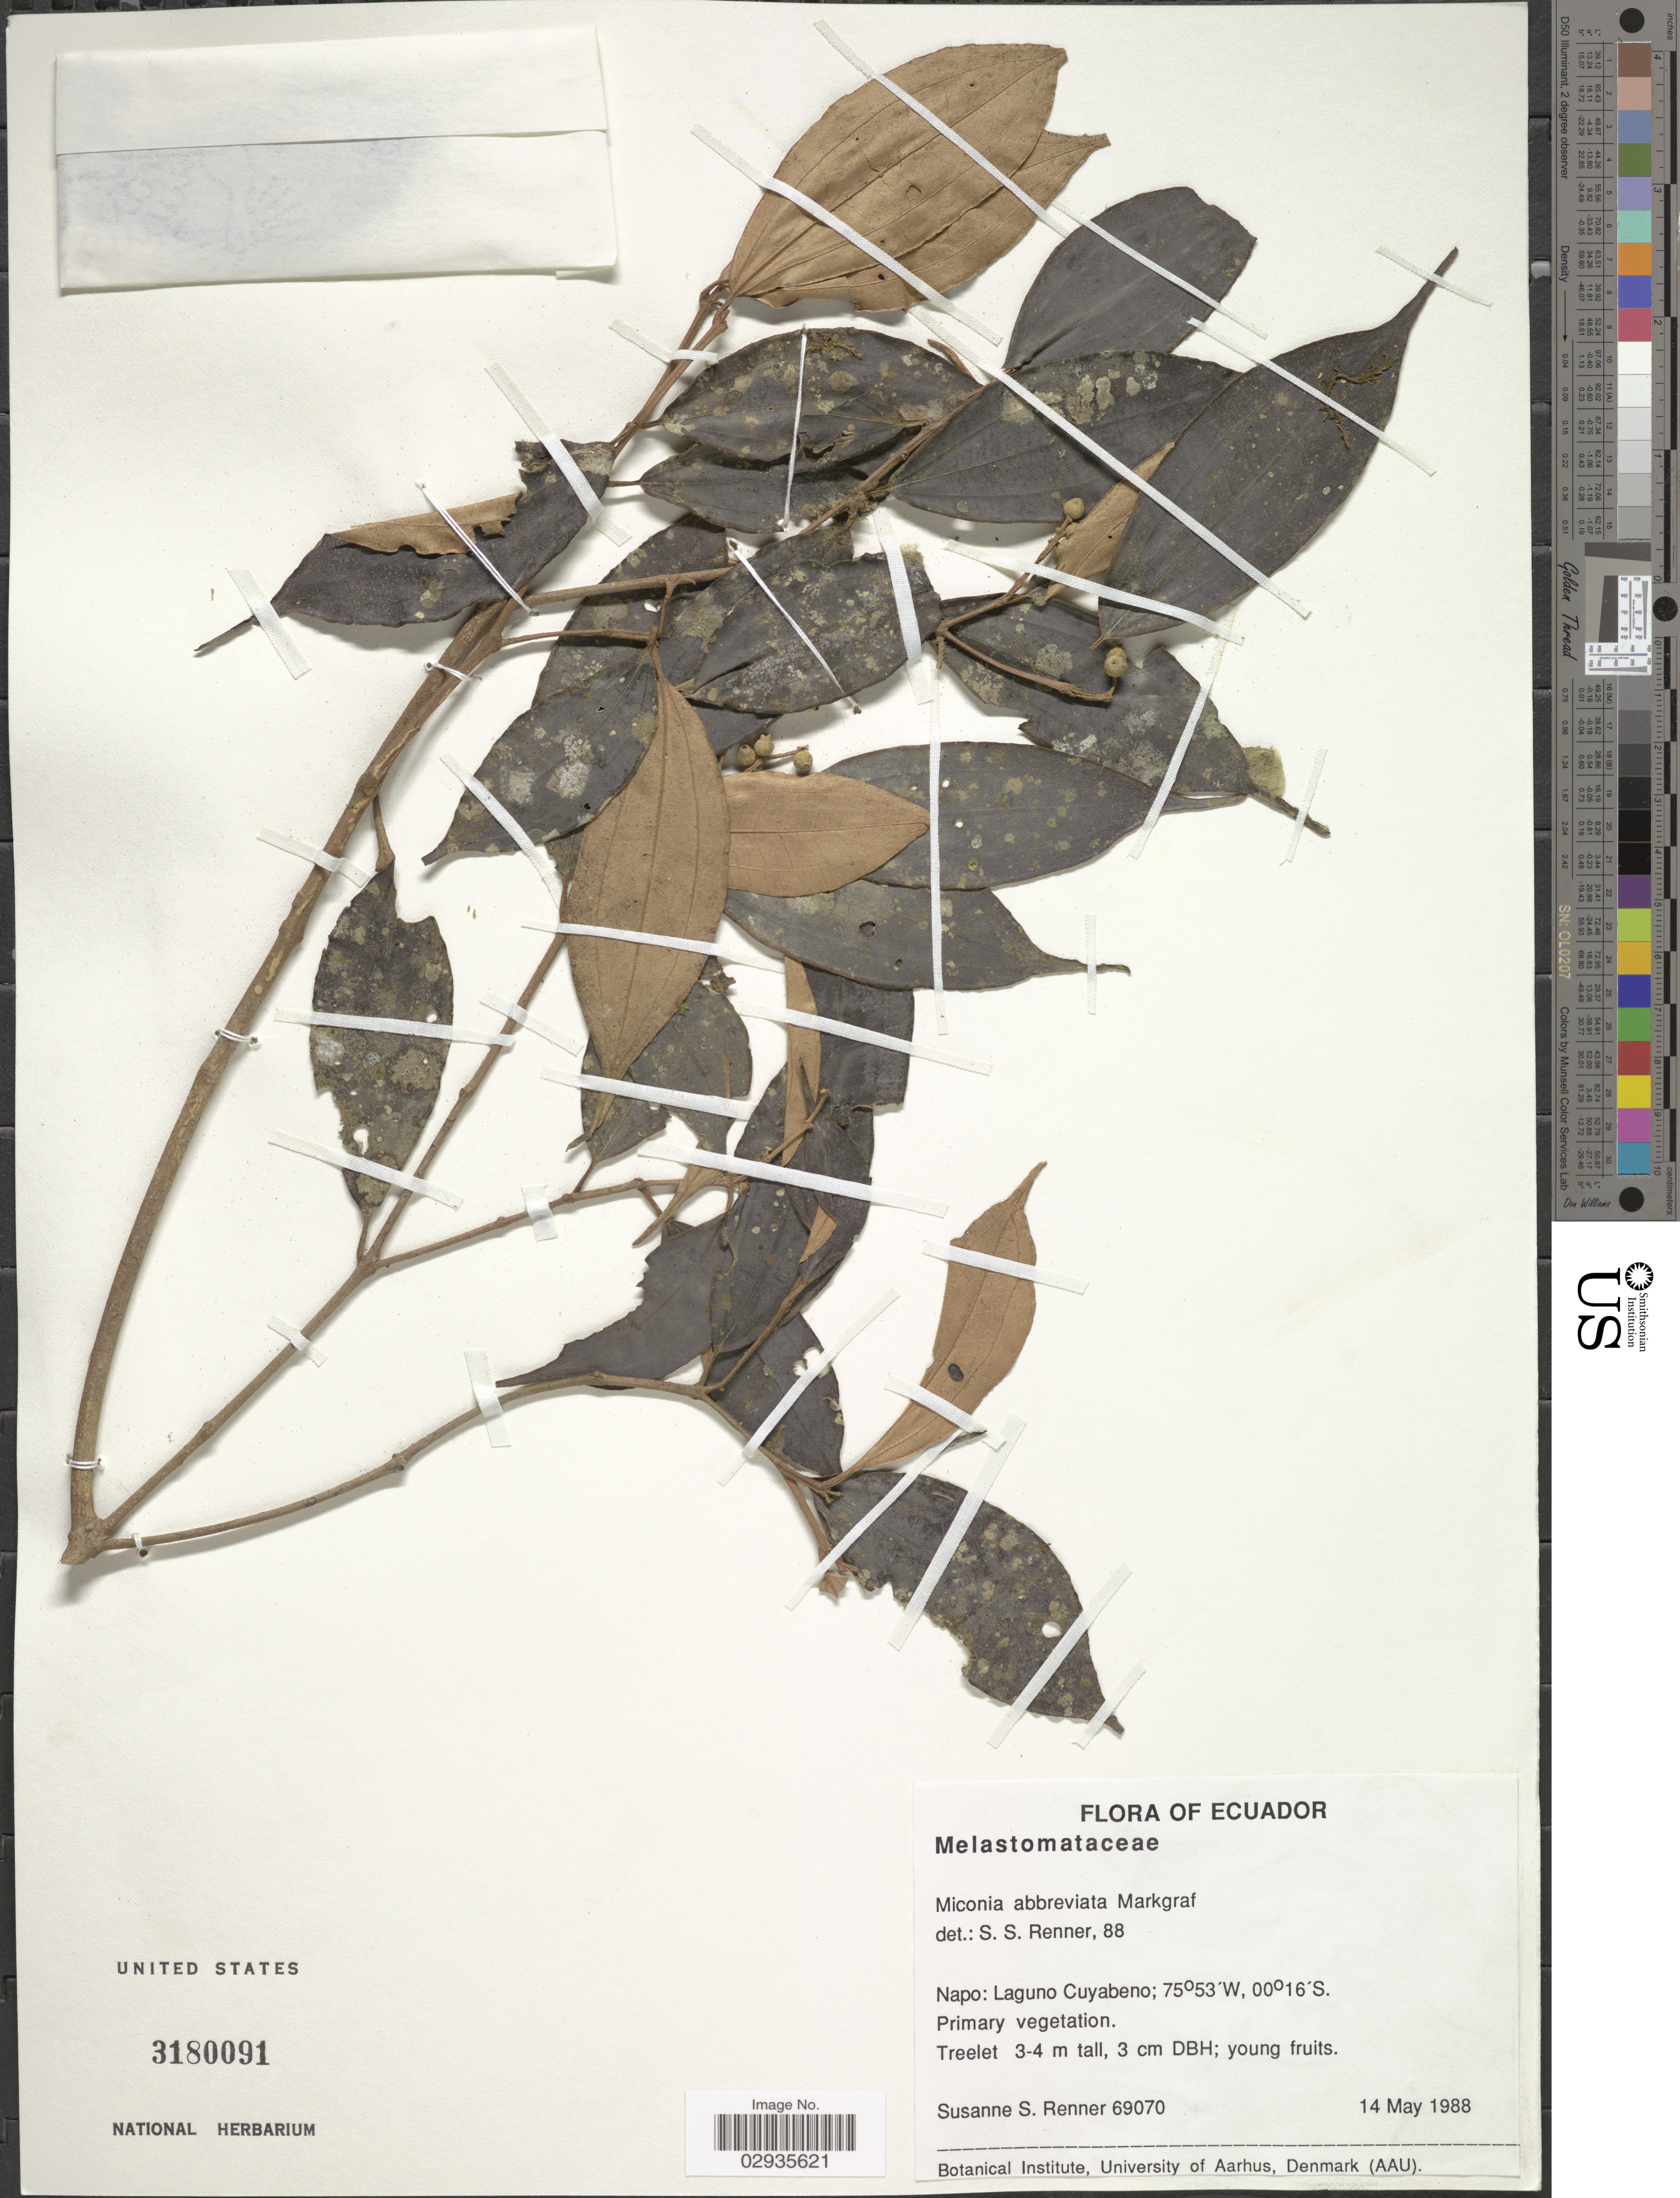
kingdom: Plantae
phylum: Tracheophyta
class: Magnoliopsida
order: Myrtales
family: Melastomataceae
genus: Miconia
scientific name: Miconia abbreviata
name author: Markgr.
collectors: S. S. Renner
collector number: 69070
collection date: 1988-05-14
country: Ecuador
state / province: Napo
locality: Laguno Cuyabeno.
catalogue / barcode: US 3180091